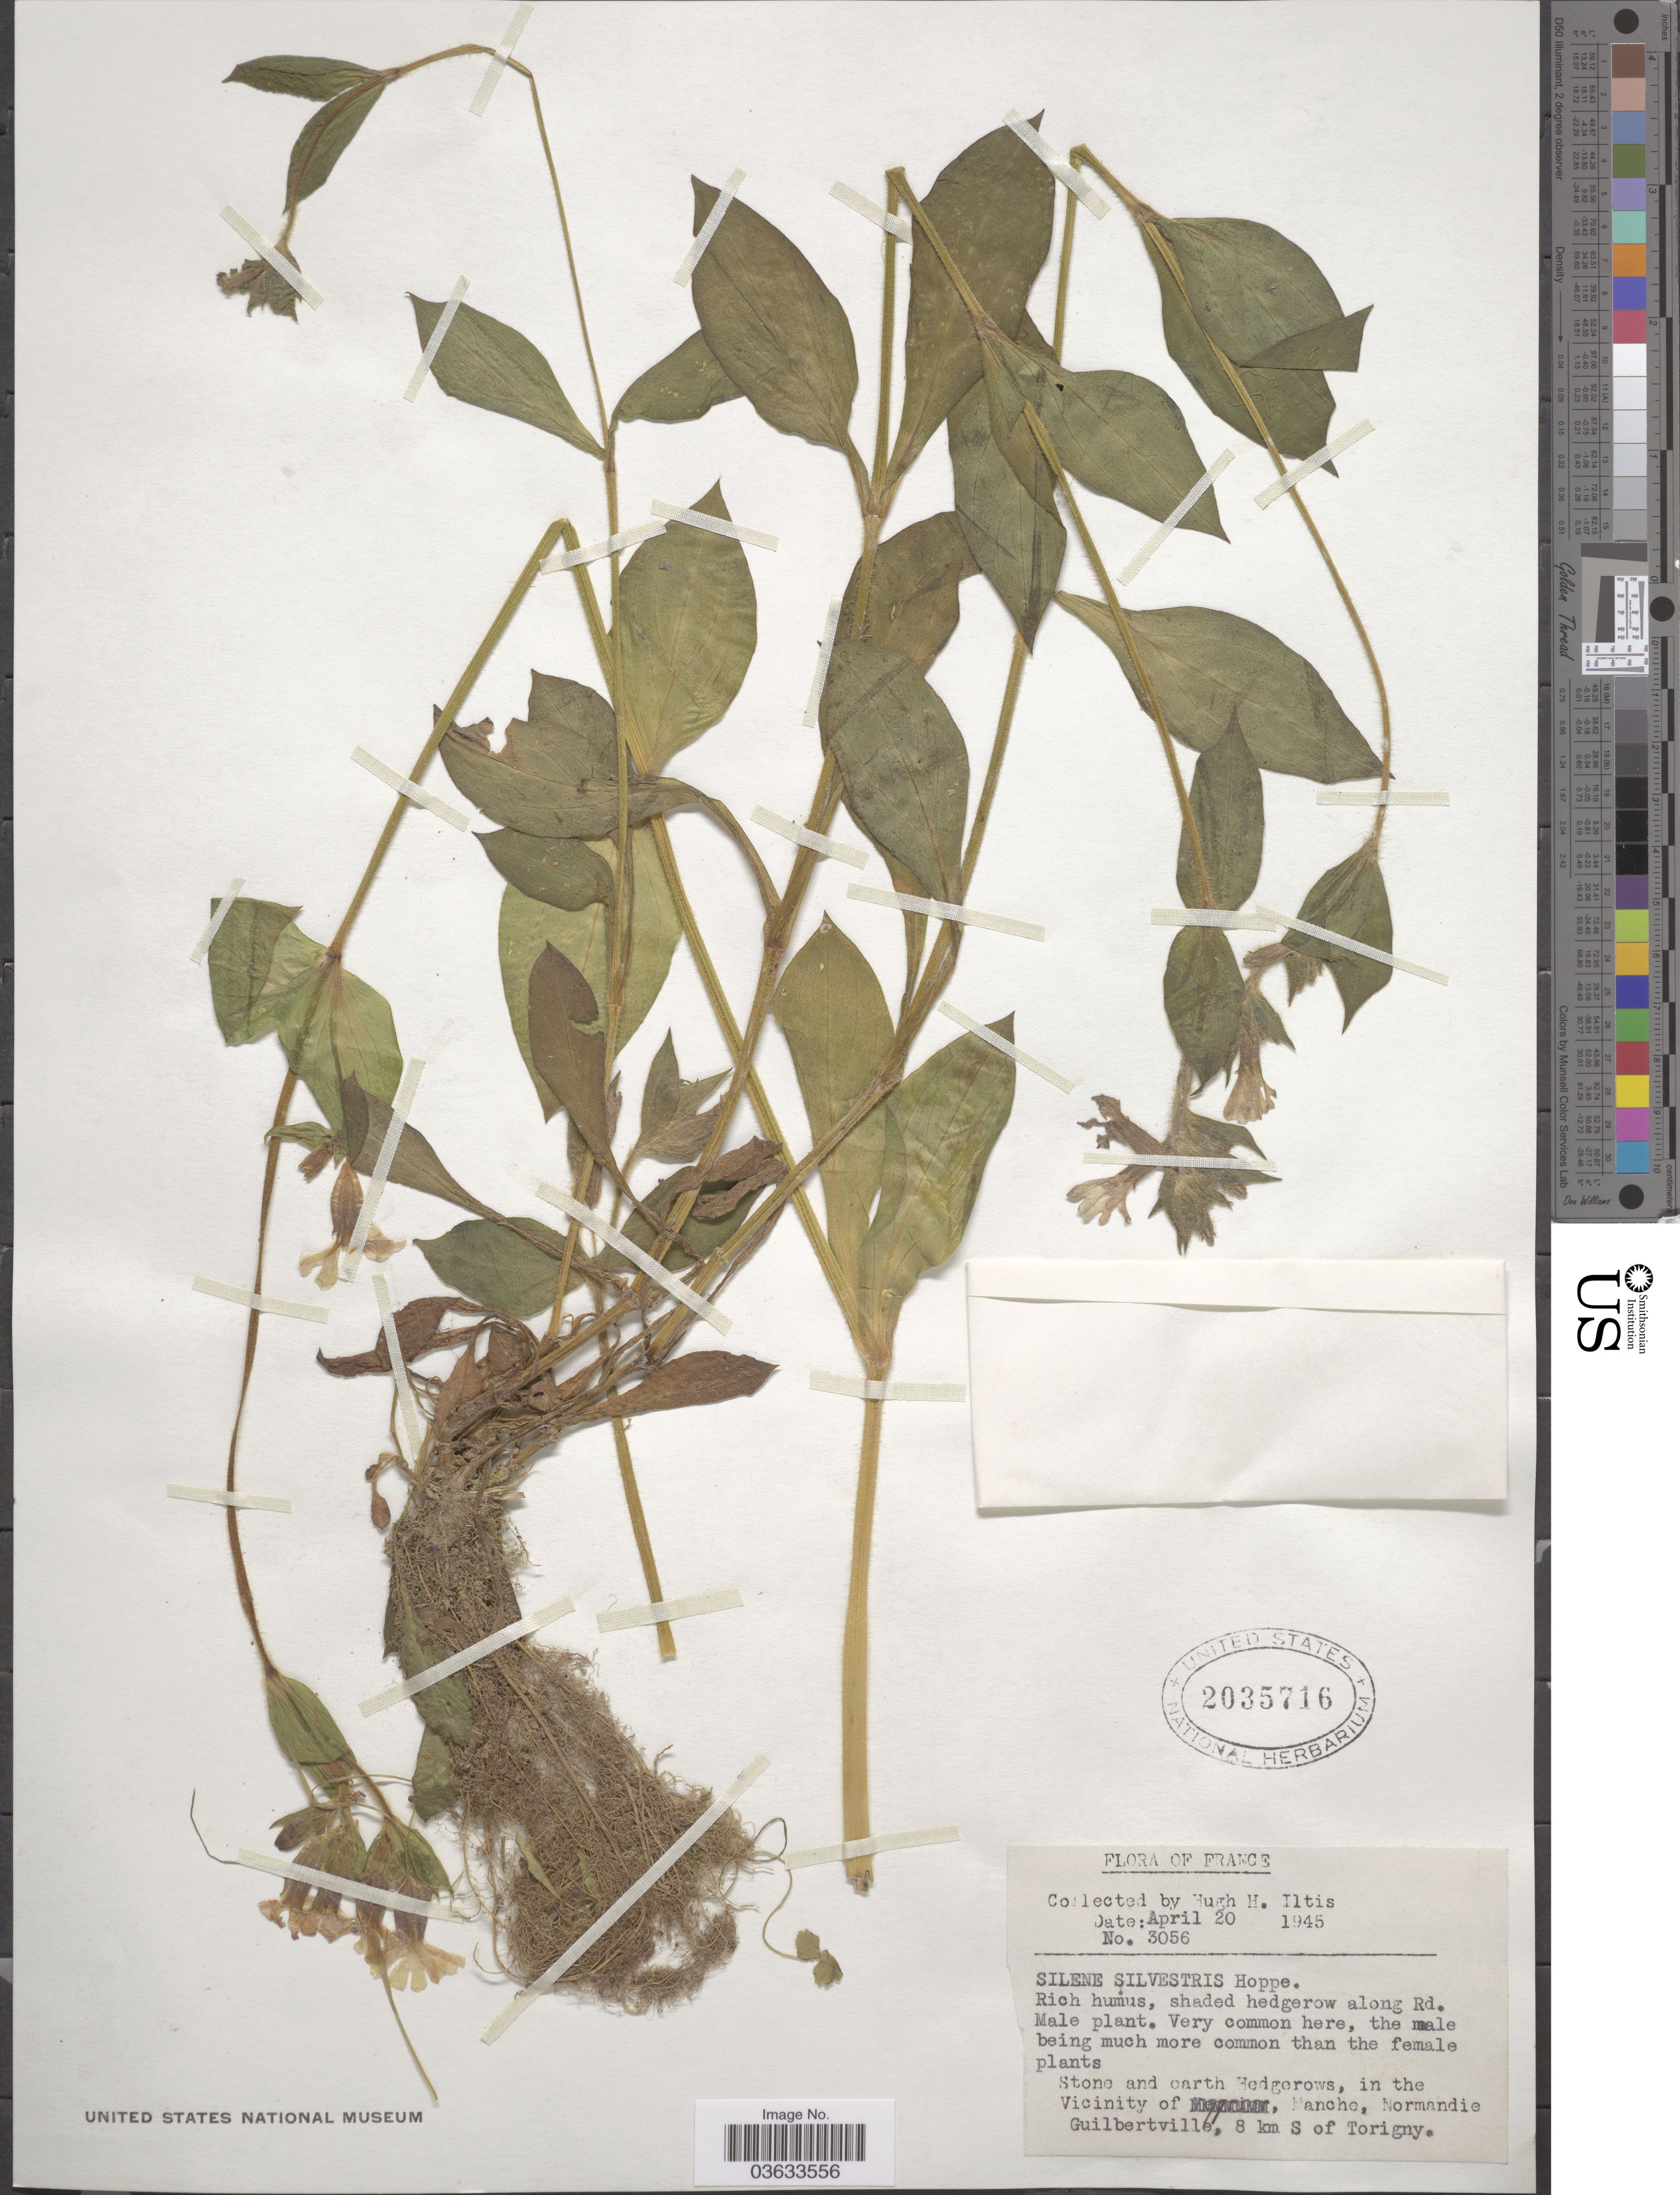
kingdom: Plantae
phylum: Tracheophyta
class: Magnoliopsida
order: Caryophyllales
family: Caryophyllaceae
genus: Silene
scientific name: Silene silvestris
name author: E.H.L. Krause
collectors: H. Iltis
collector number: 3056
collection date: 1945-04-20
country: France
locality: Stone and carth Hedgerows, in the Vicinity of Manche, Normandie. Guilbertville, 8 km S of Torigny.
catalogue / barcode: US 2035716